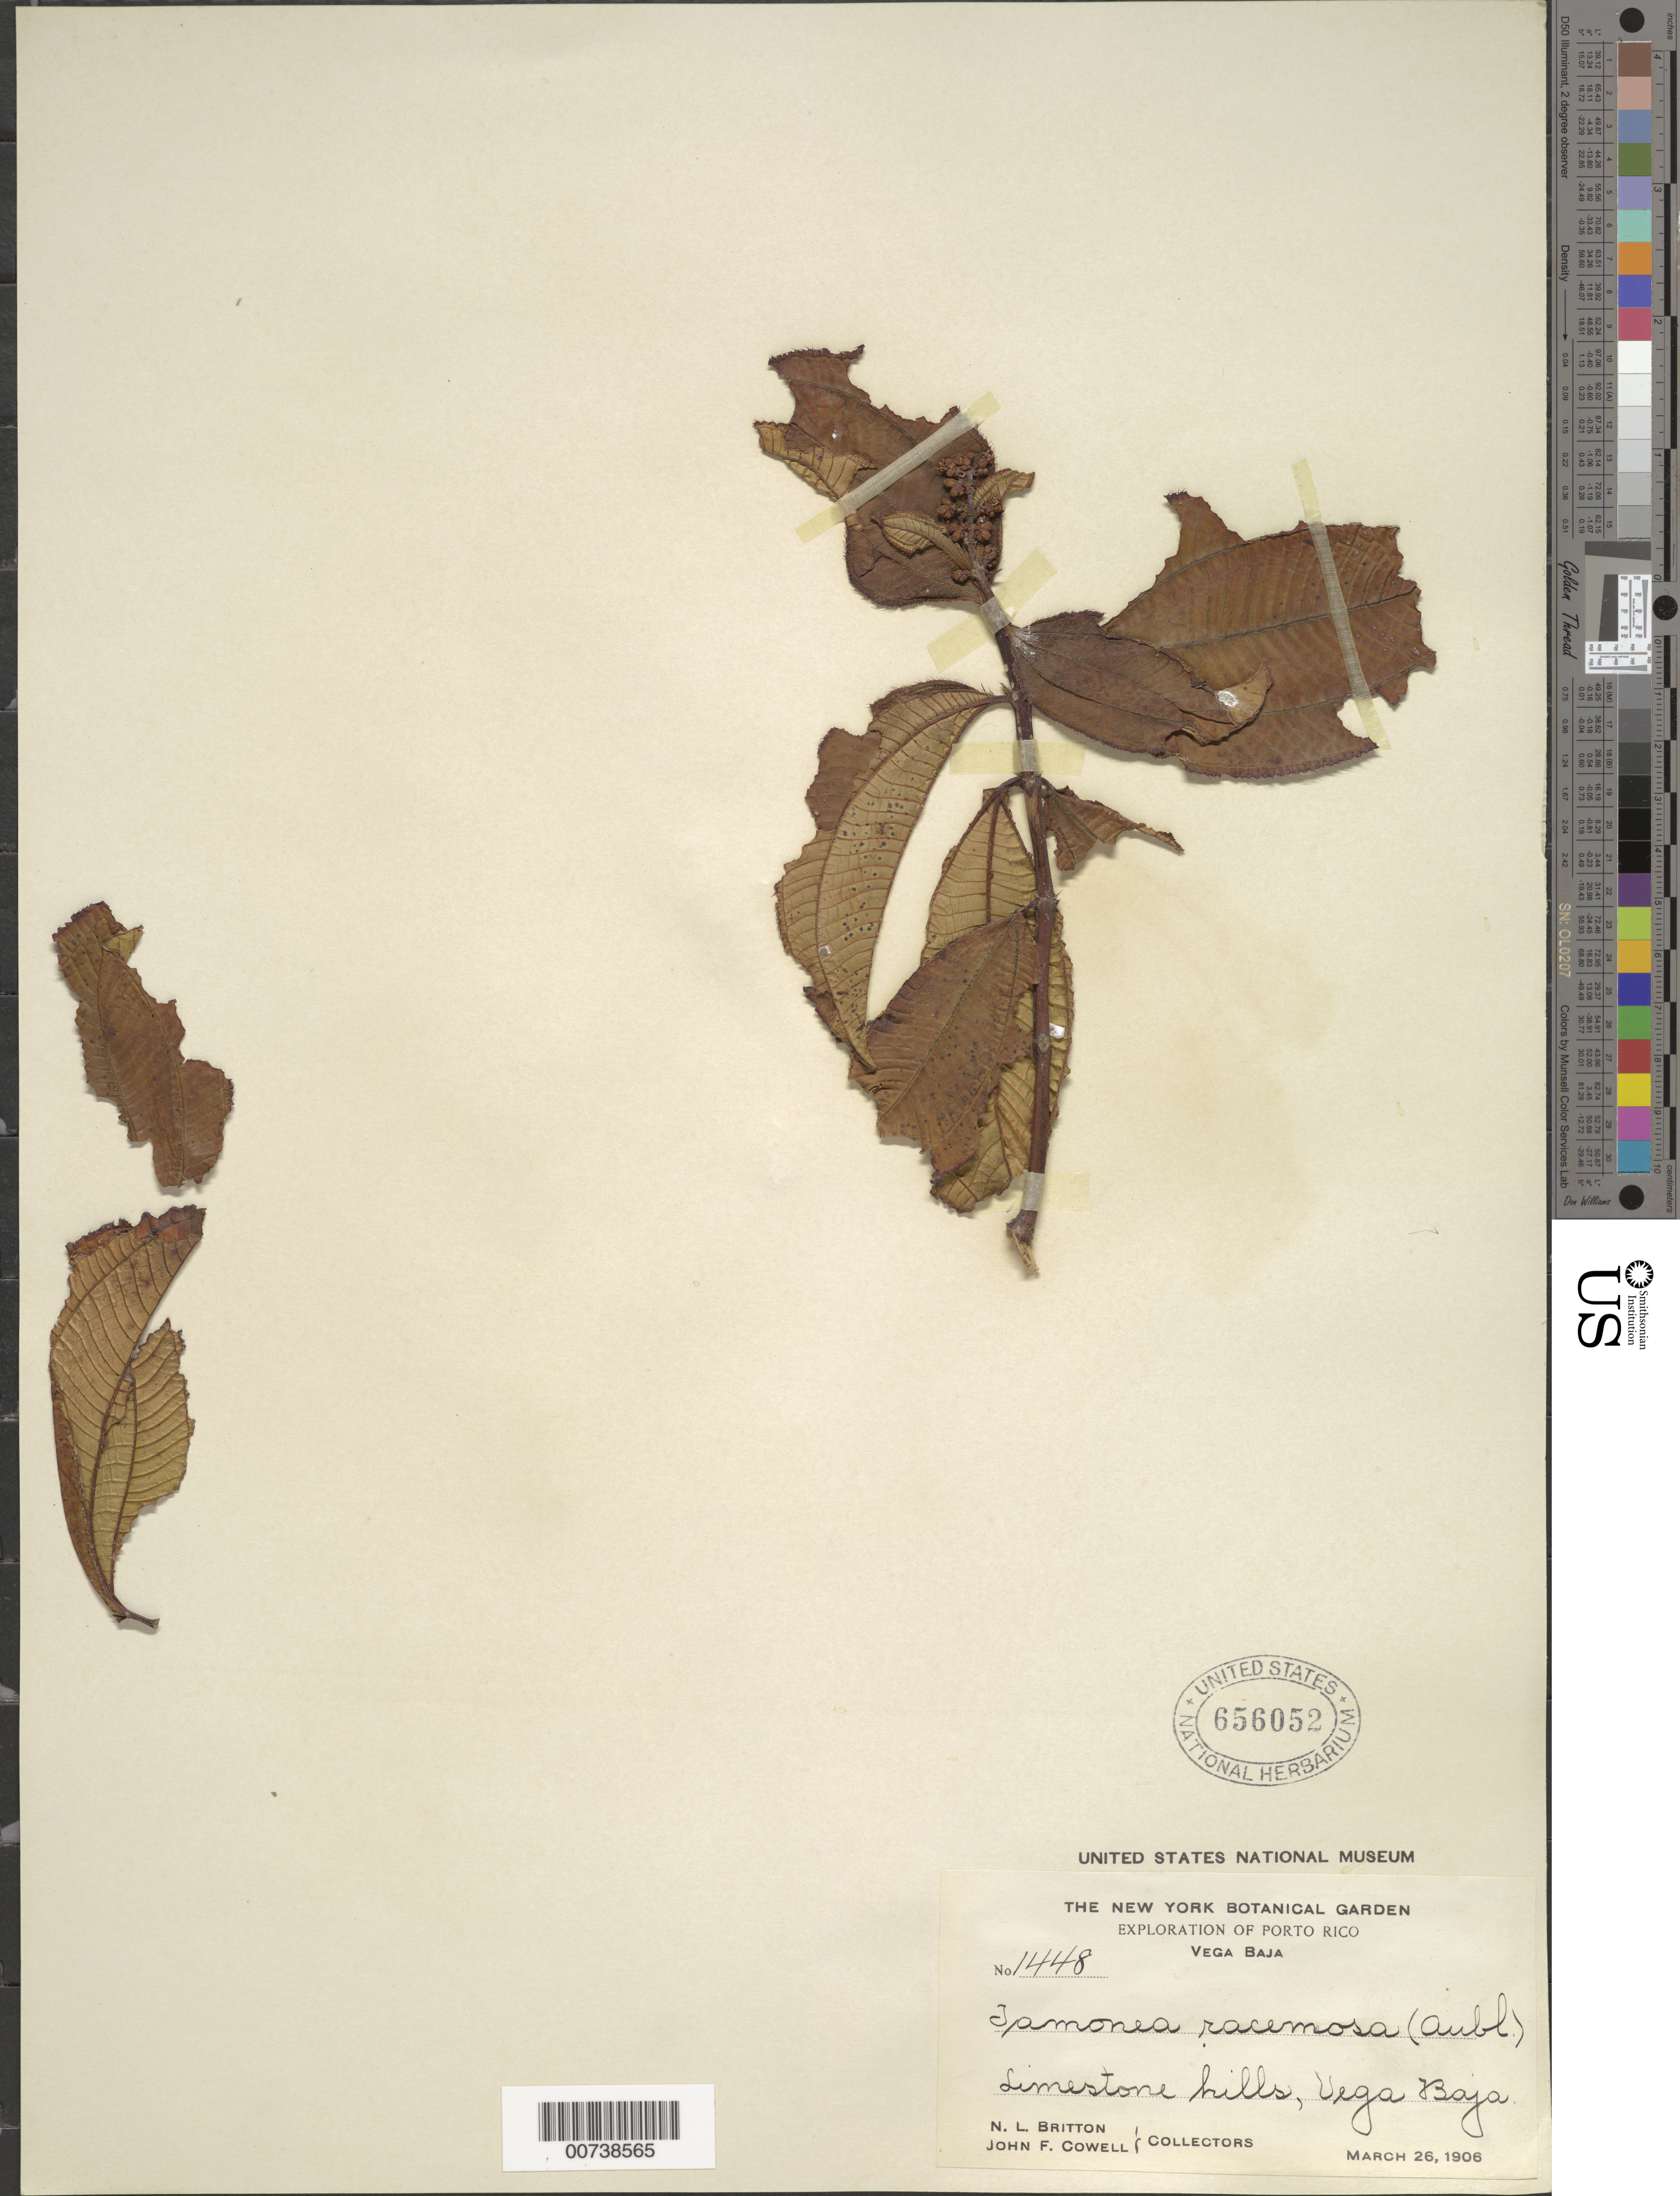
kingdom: Plantae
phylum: Tracheophyta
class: Magnoliopsida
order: Myrtales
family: Melastomataceae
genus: Miconia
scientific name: Miconia racemosa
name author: (Aubl.) DC.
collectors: N. Britton & J. F. Cowell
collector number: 1448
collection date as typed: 26 Mar 1906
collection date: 1906-03-26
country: Puerto Rico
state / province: Vega Baja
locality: Vega Baja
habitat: Limestone hills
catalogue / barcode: US 656052